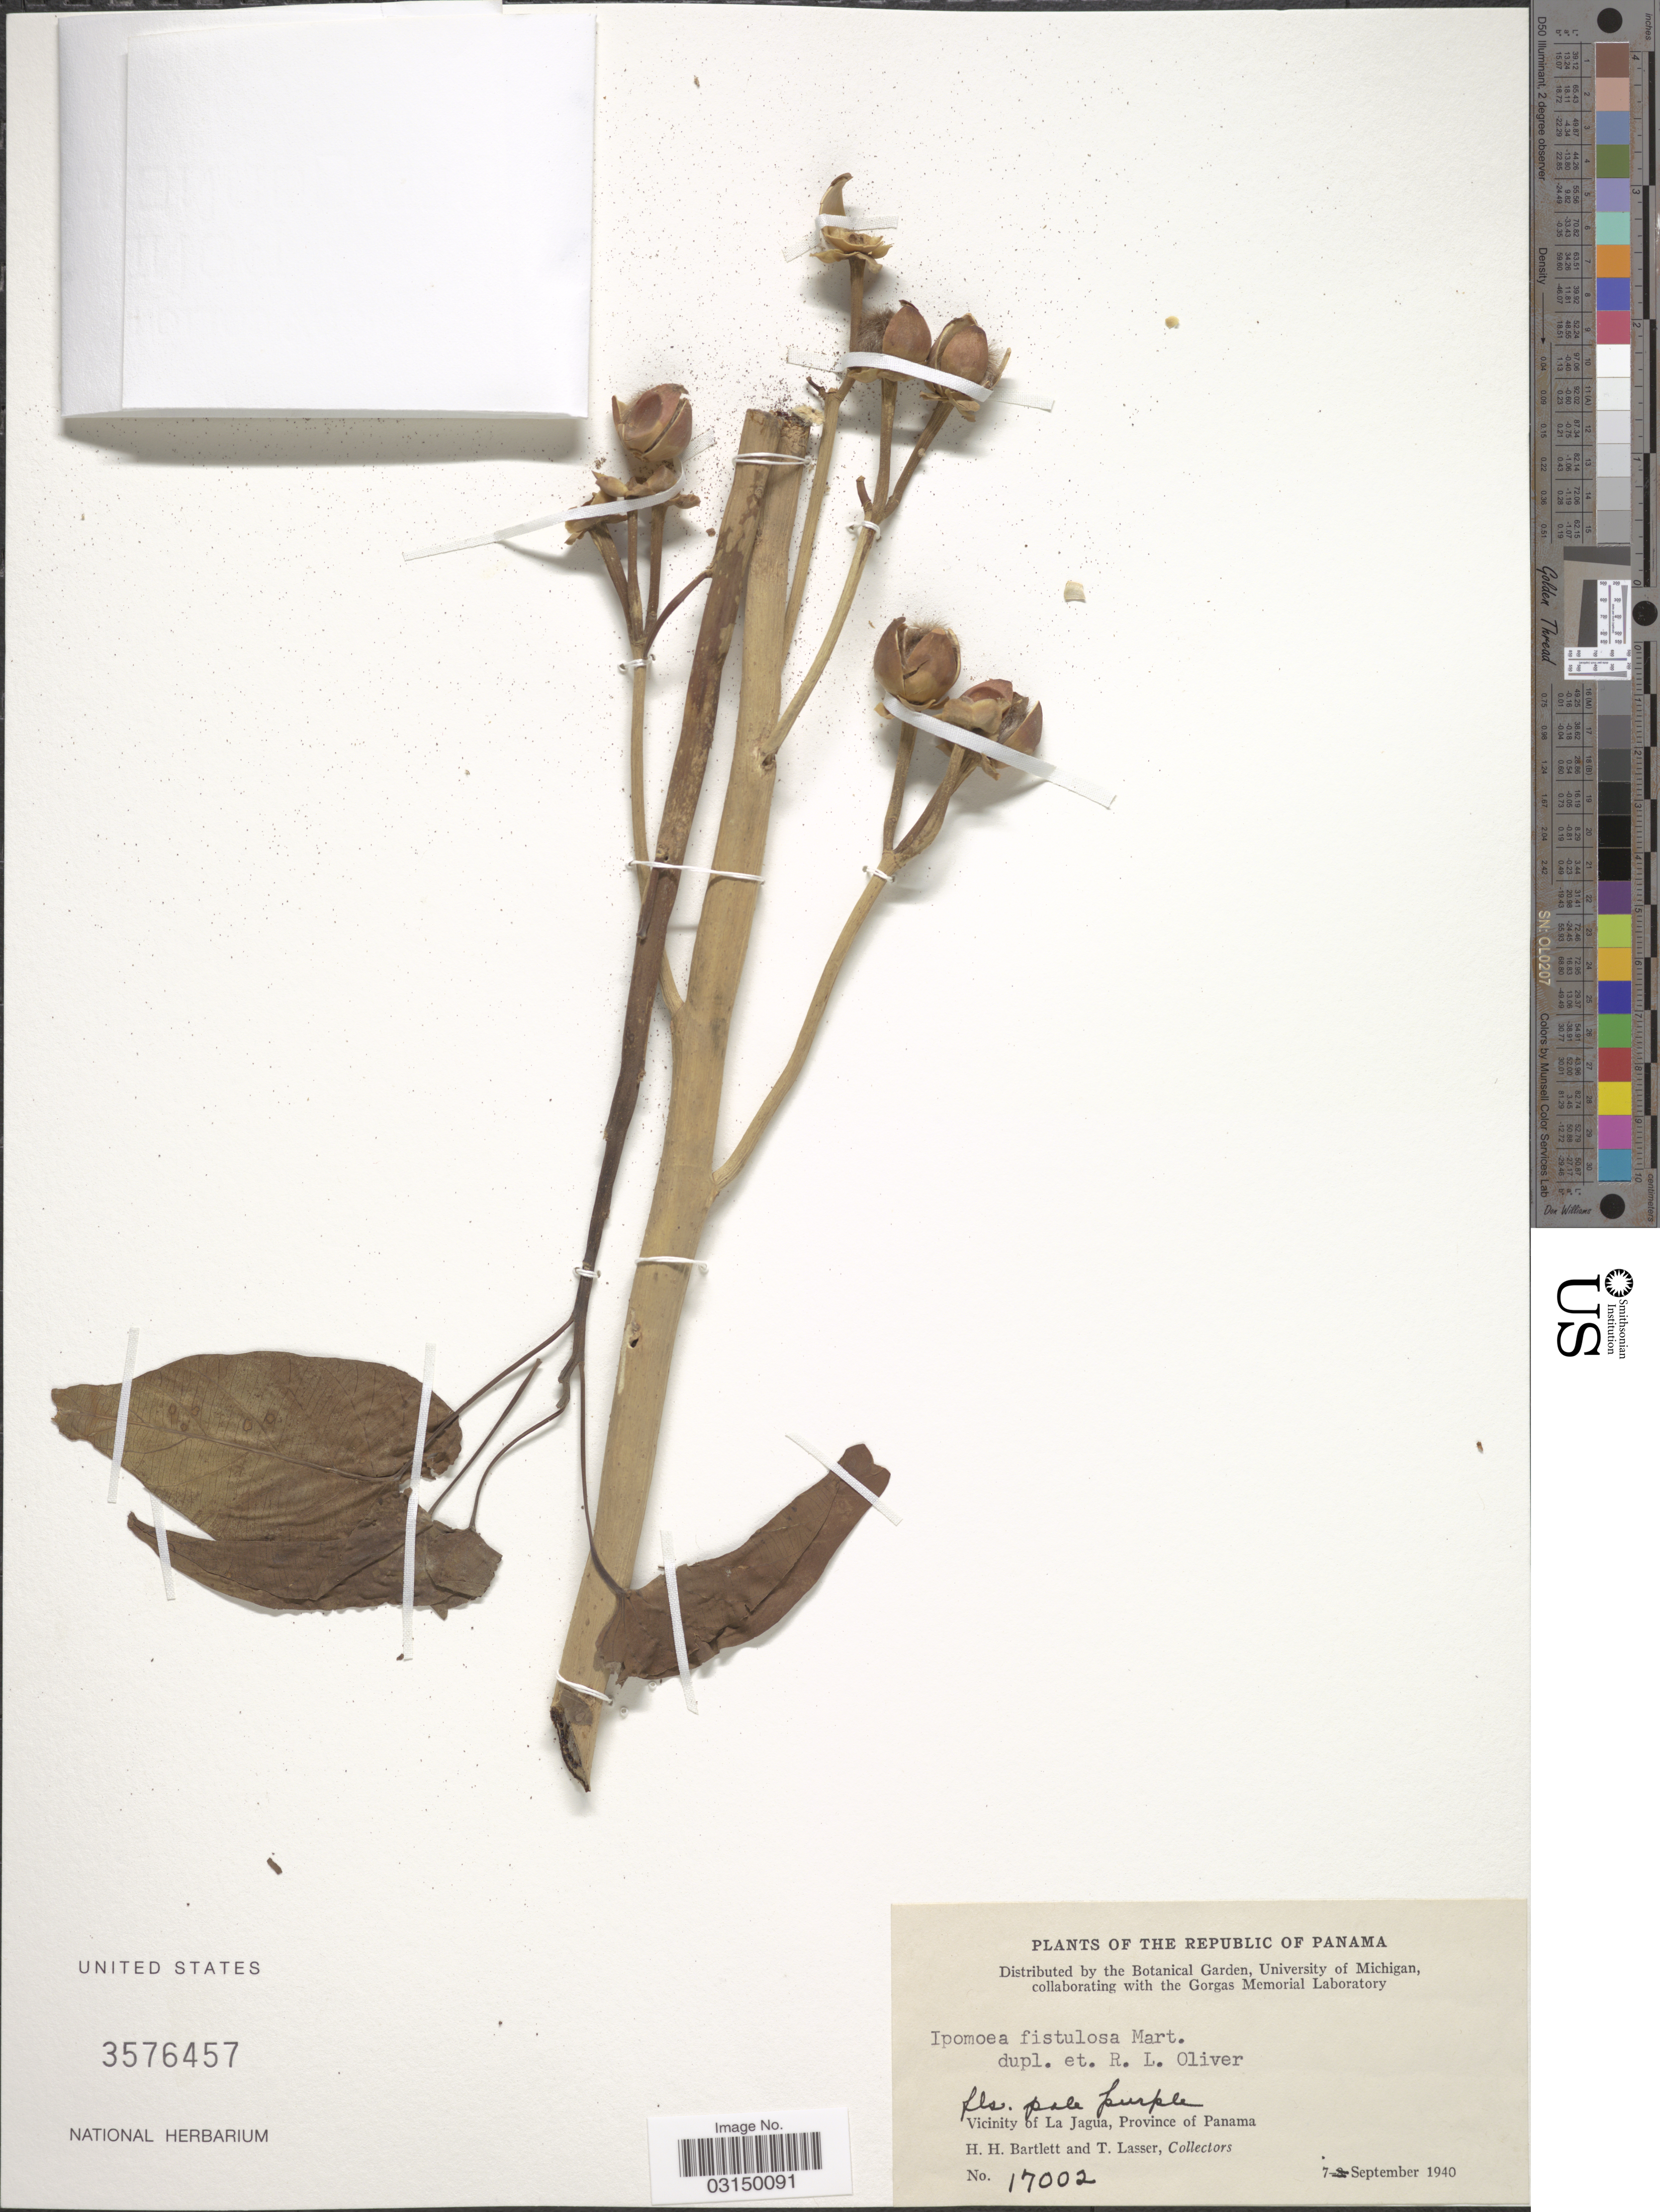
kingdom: Plantae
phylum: Tracheophyta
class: Magnoliopsida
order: Solanales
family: Convolvulaceae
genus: Ipomoea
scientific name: Ipomoea carnea subsp. fistulosa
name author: (Mart. ex Choisy) D.F. Austin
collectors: H. H. Bartlett & T. Lasser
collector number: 17002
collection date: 1940-09-07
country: Panama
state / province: Panamá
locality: Vicinity of La Jagua.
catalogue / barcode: US 3576457